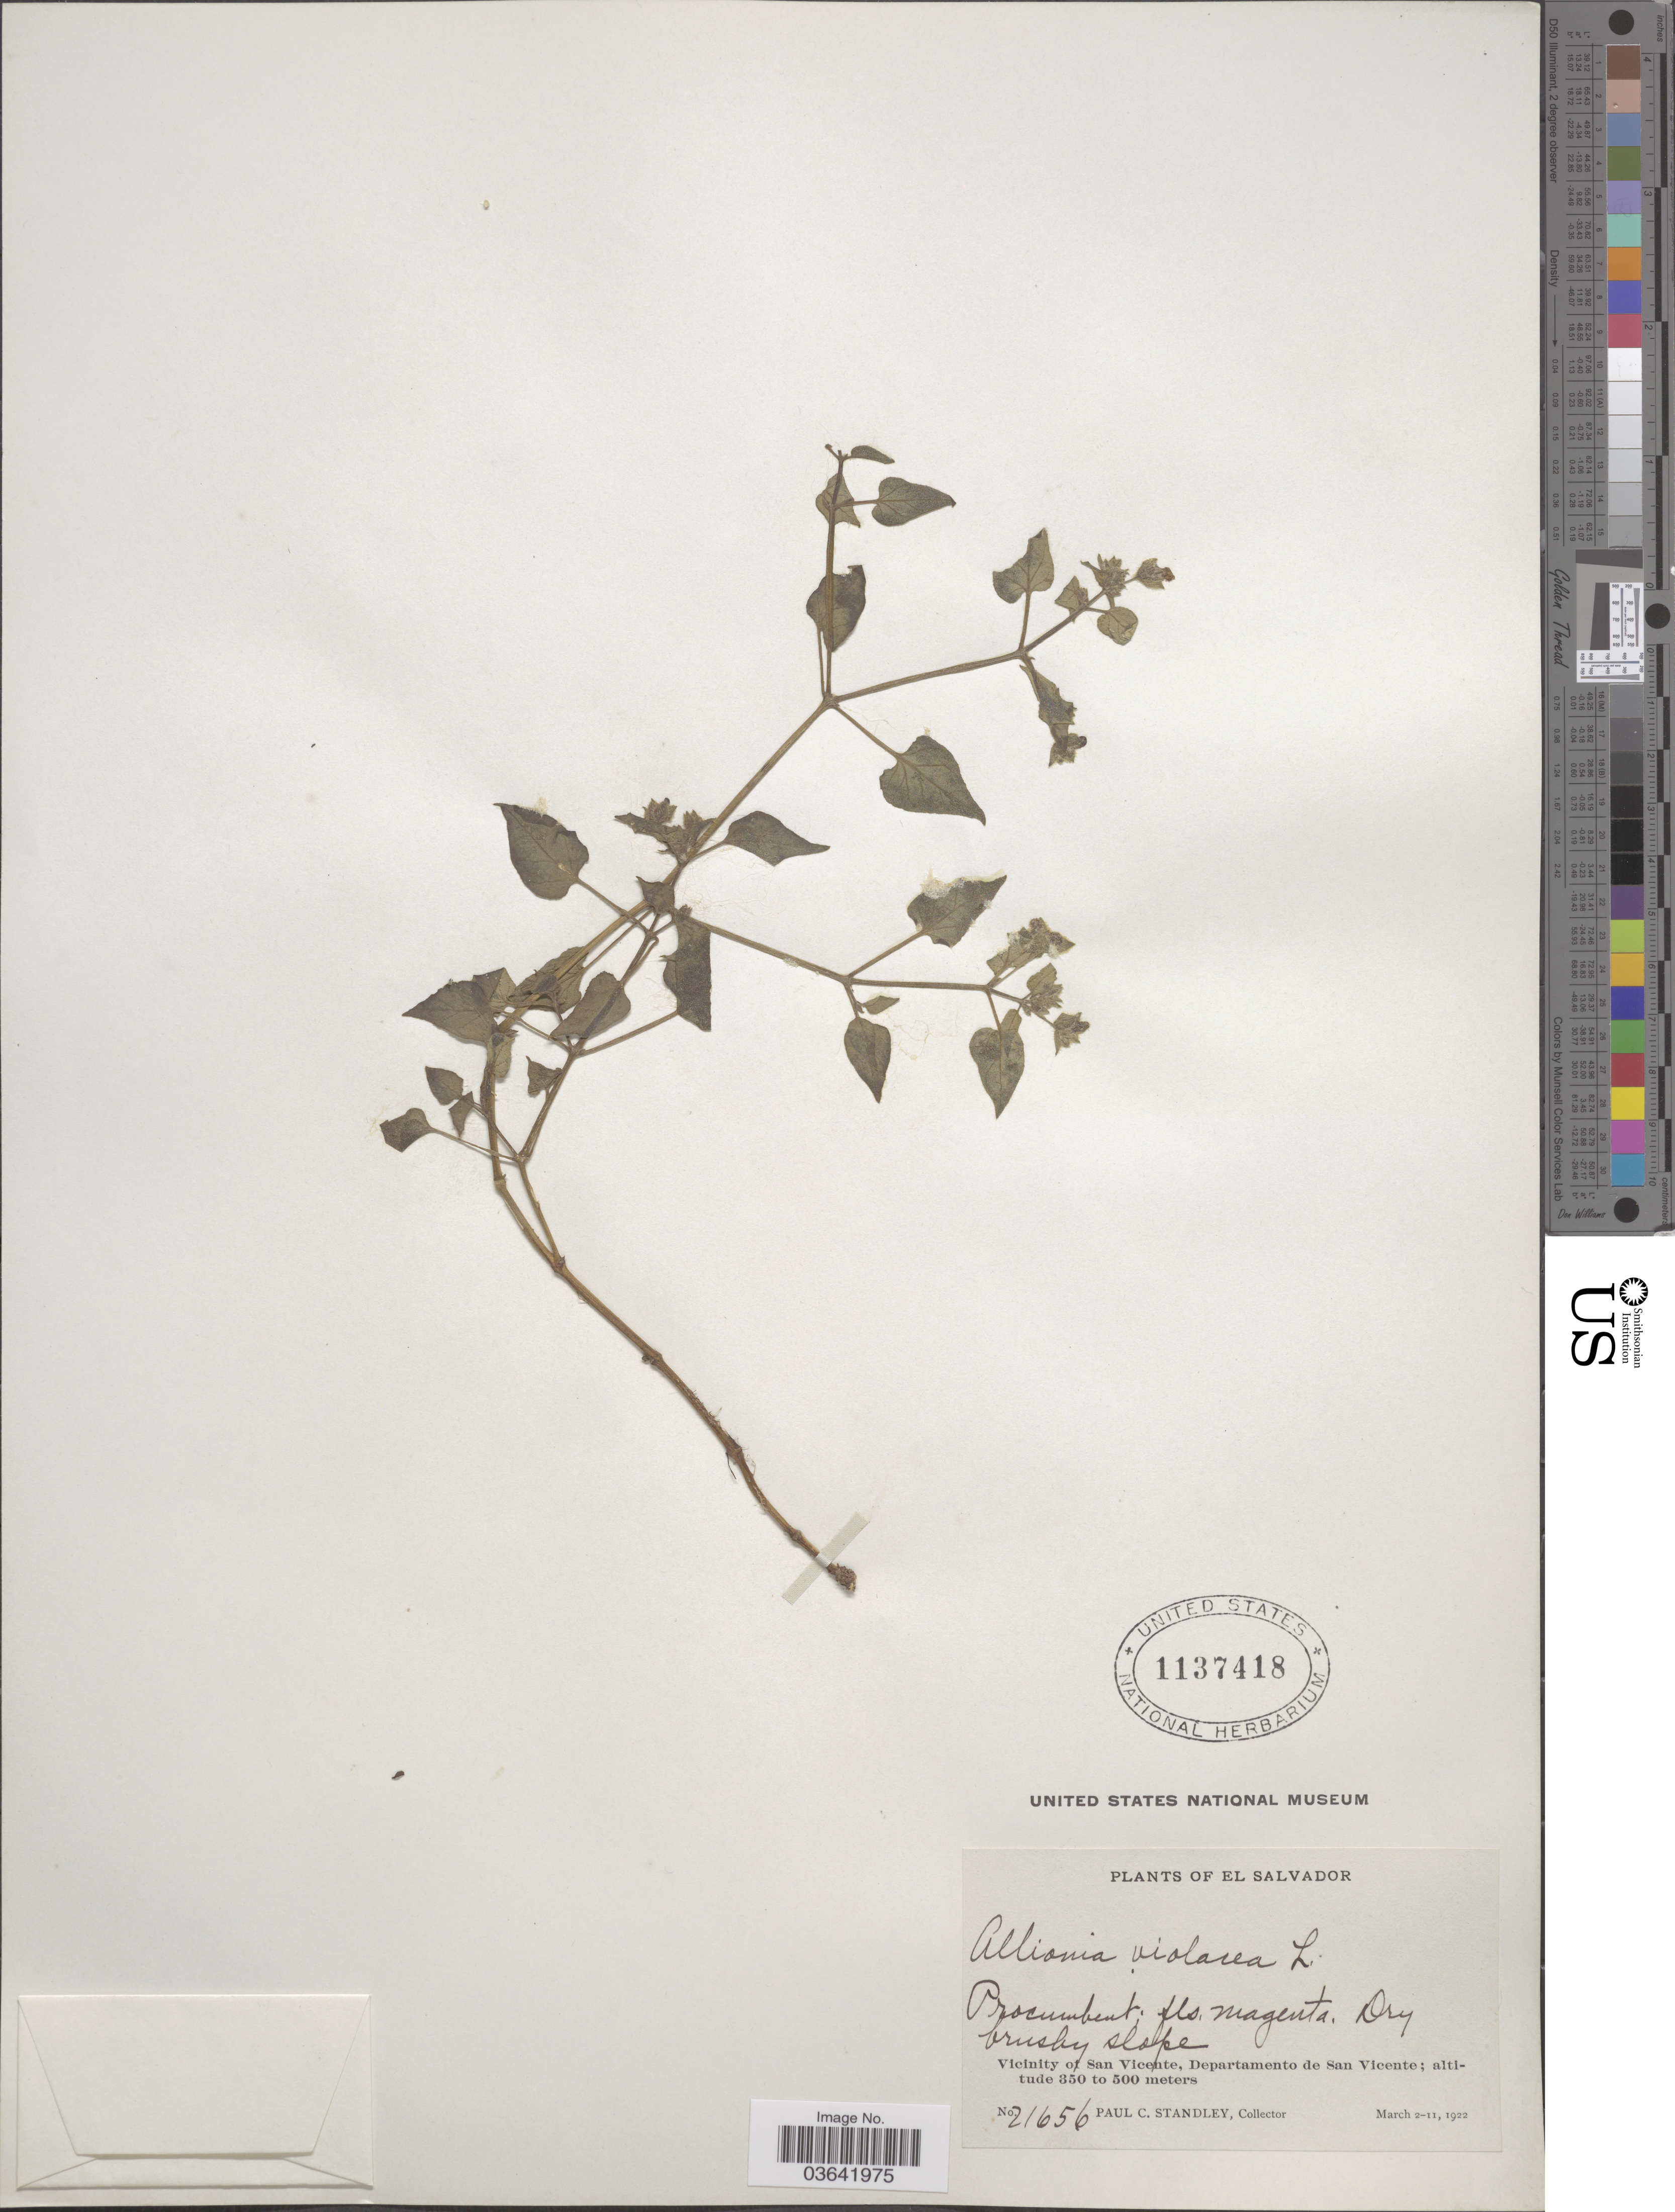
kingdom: Plantae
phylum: Tracheophyta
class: Magnoliopsida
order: Caryophyllales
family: Nyctaginaceae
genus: Mirabilis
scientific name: Mirabilis violacea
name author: (L.) Heimerl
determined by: Strong, Mark T., (BOT), Smithsonian Institution - National Museum of Natural History (UNITED STATES)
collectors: P. C. Standley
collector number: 21656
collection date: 1922-03-02/1922-03-11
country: El Salvador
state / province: San Vincente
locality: Vicinity of San Vicente, Departamento de San Vicente.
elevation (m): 350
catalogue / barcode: US 1137418